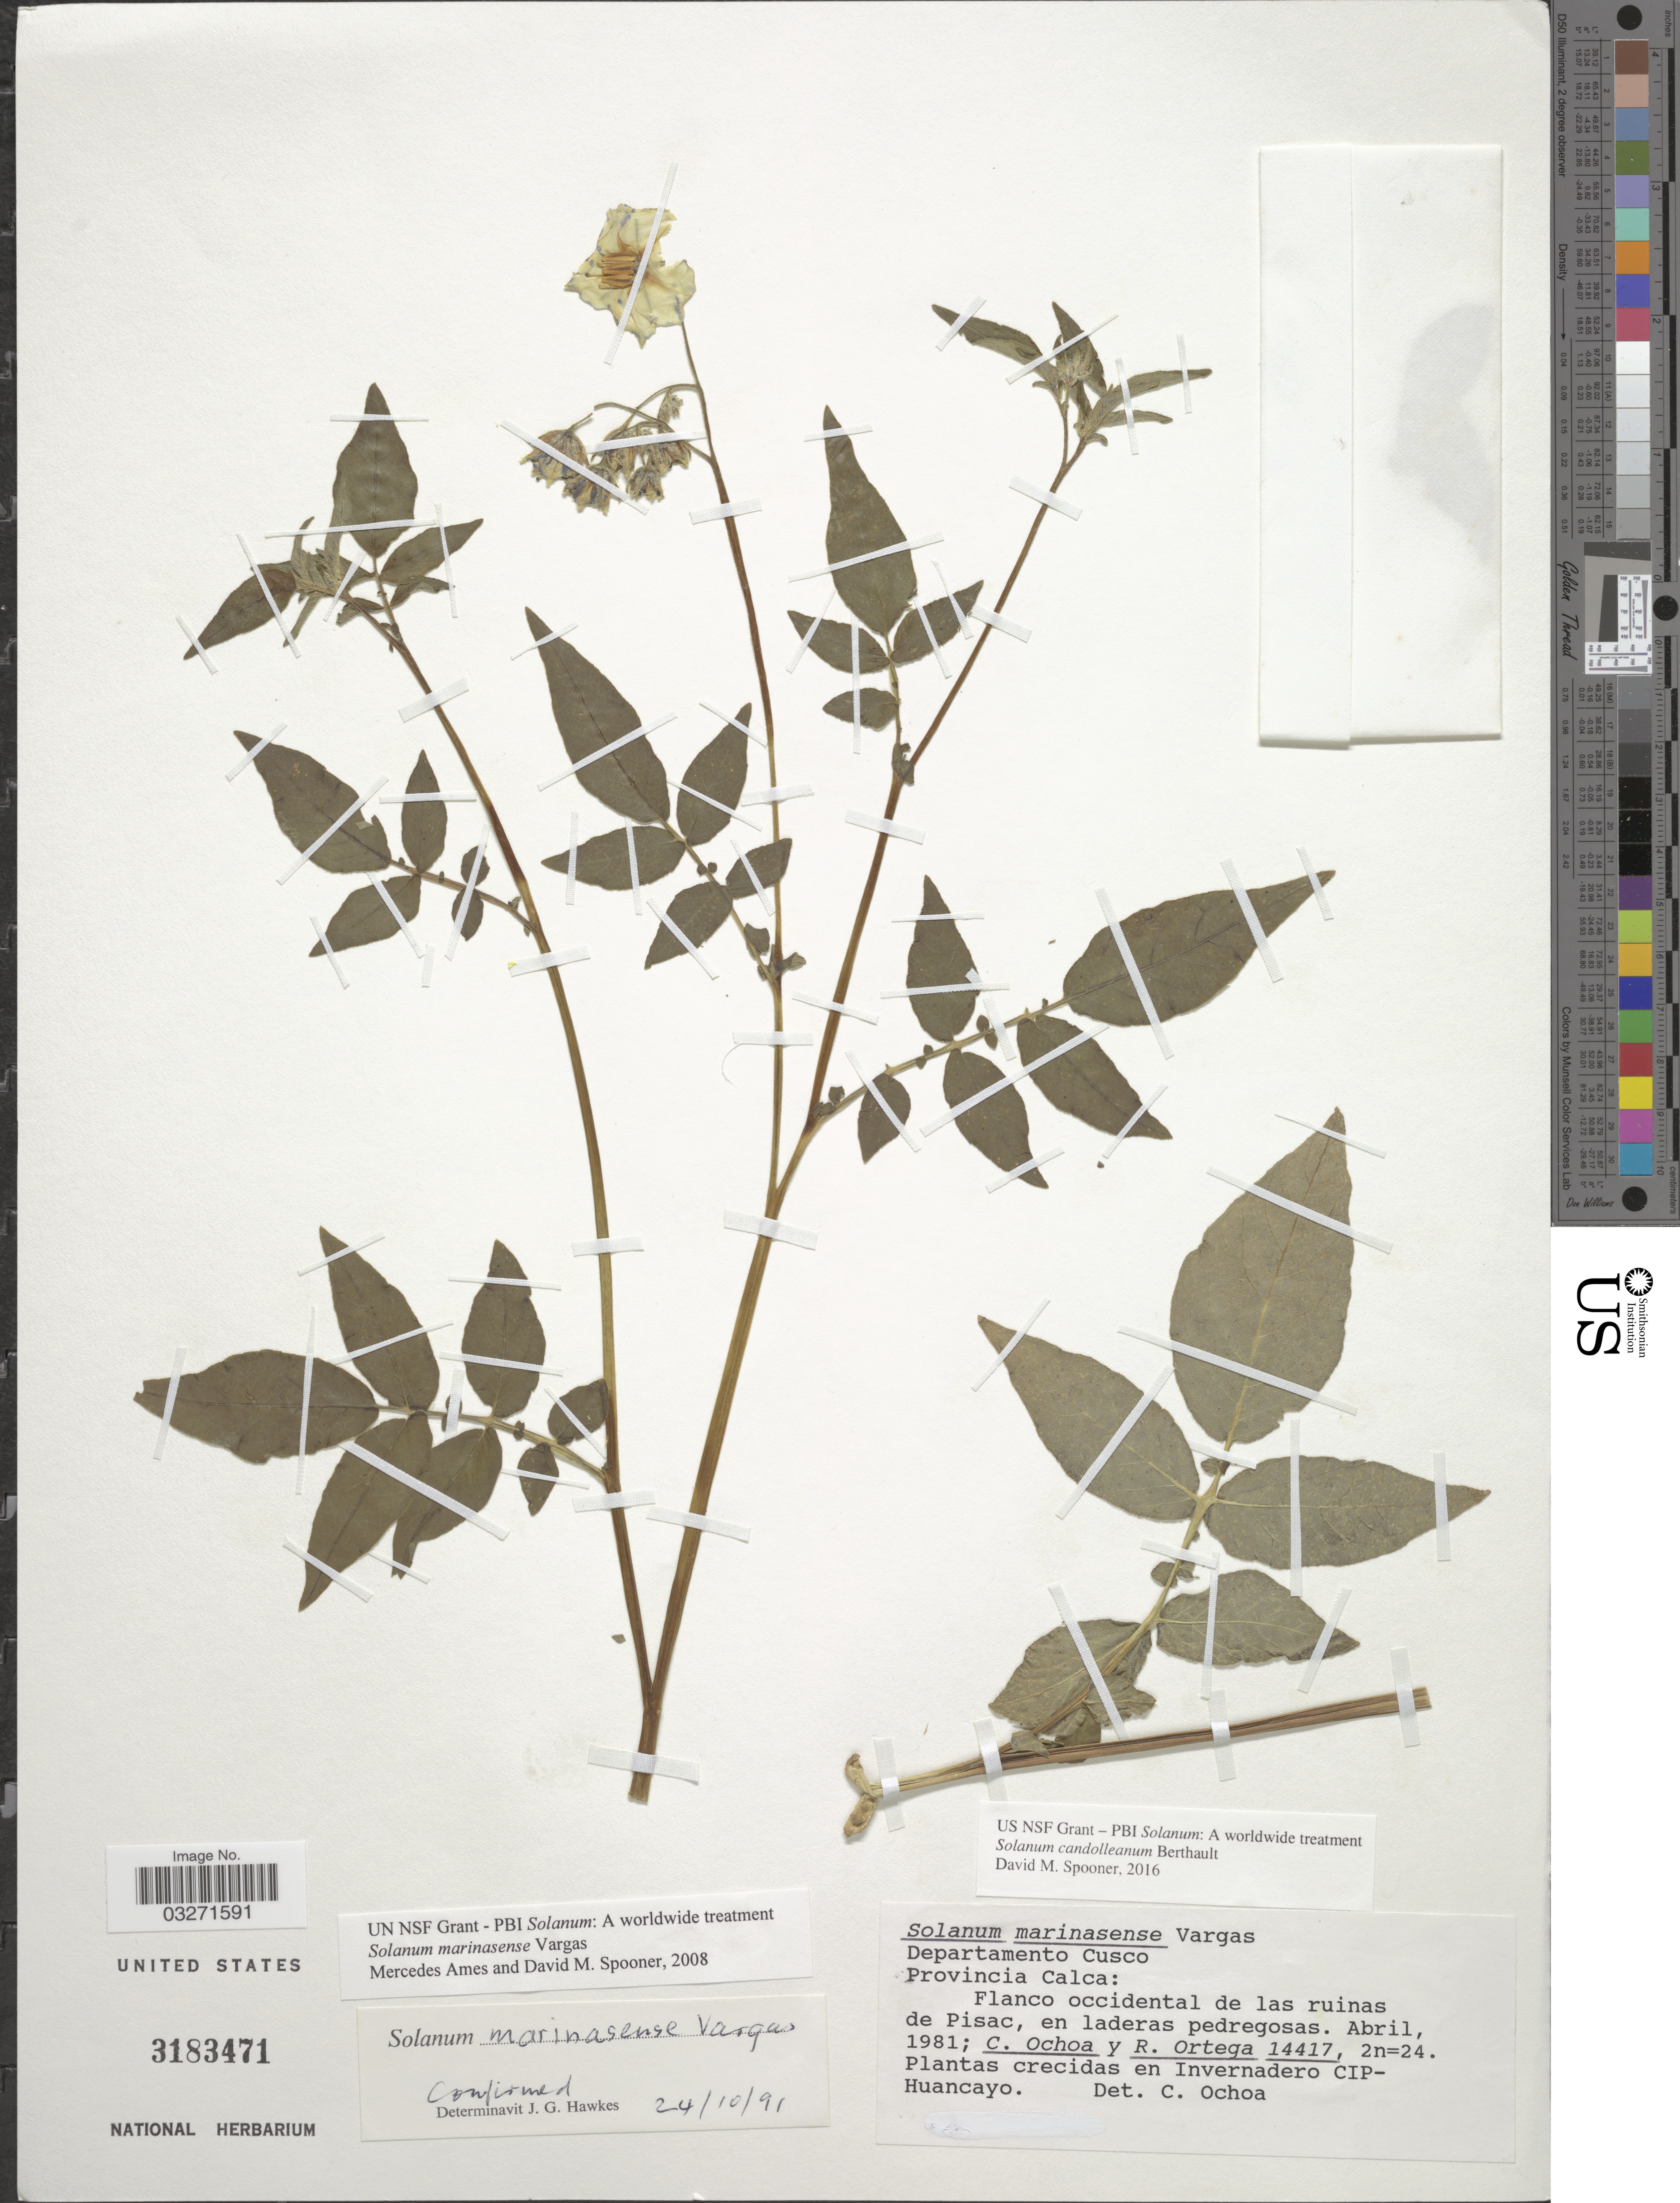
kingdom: Plantae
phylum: Tracheophyta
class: Magnoliopsida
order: Solanales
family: Solanaceae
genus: Solanum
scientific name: Solanum candolleanum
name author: Berthault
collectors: C. Ochoa & R. Ortega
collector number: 14417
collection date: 1981-04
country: Peru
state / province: Cusco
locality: Departamento Cusco. Provincia Calca: Flanco occidental de las ruinas de Pisac, en laderas pedregosas.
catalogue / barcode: US 3183471